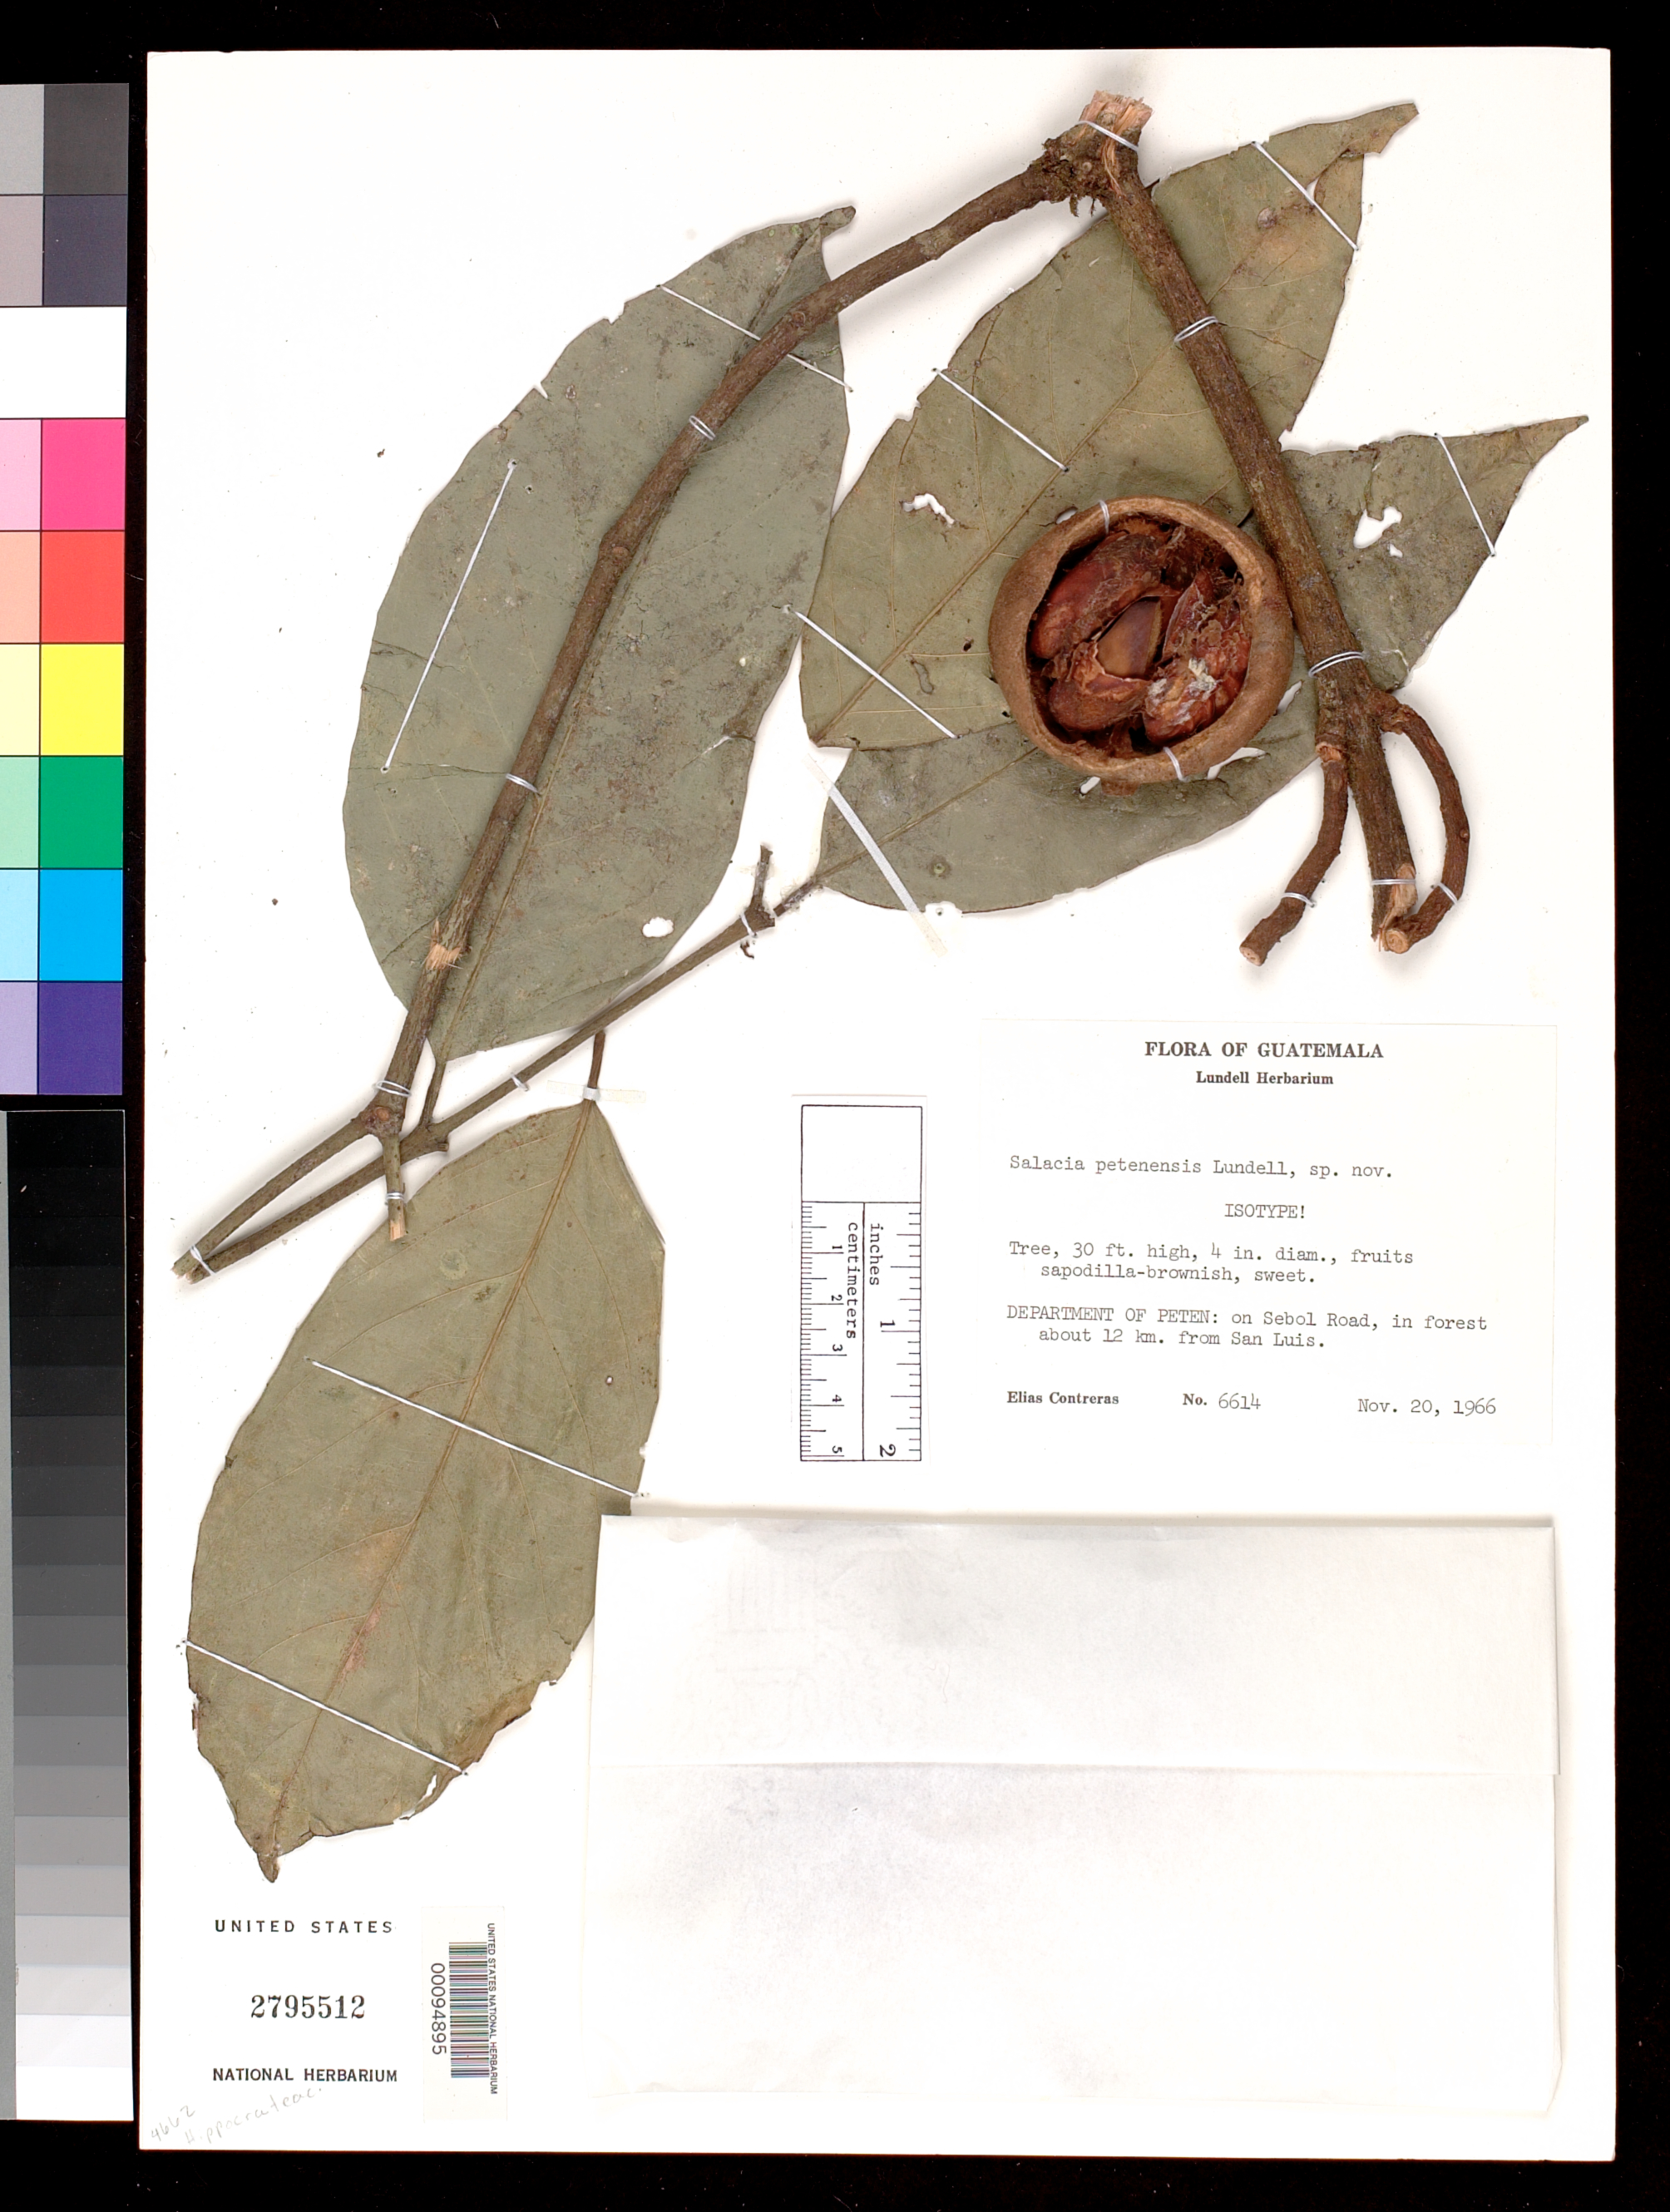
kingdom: Plantae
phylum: Tracheophyta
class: Magnoliopsida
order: Celastrales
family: Celastraceae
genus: Salacia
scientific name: Salacia petenensis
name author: Lundell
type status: Isotype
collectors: E. Contreras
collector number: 6614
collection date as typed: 20 Nov 1966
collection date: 1966-11-20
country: Guatemala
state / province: El Petén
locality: Sebol road, 12 km. from San Luis.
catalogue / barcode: US 2795512